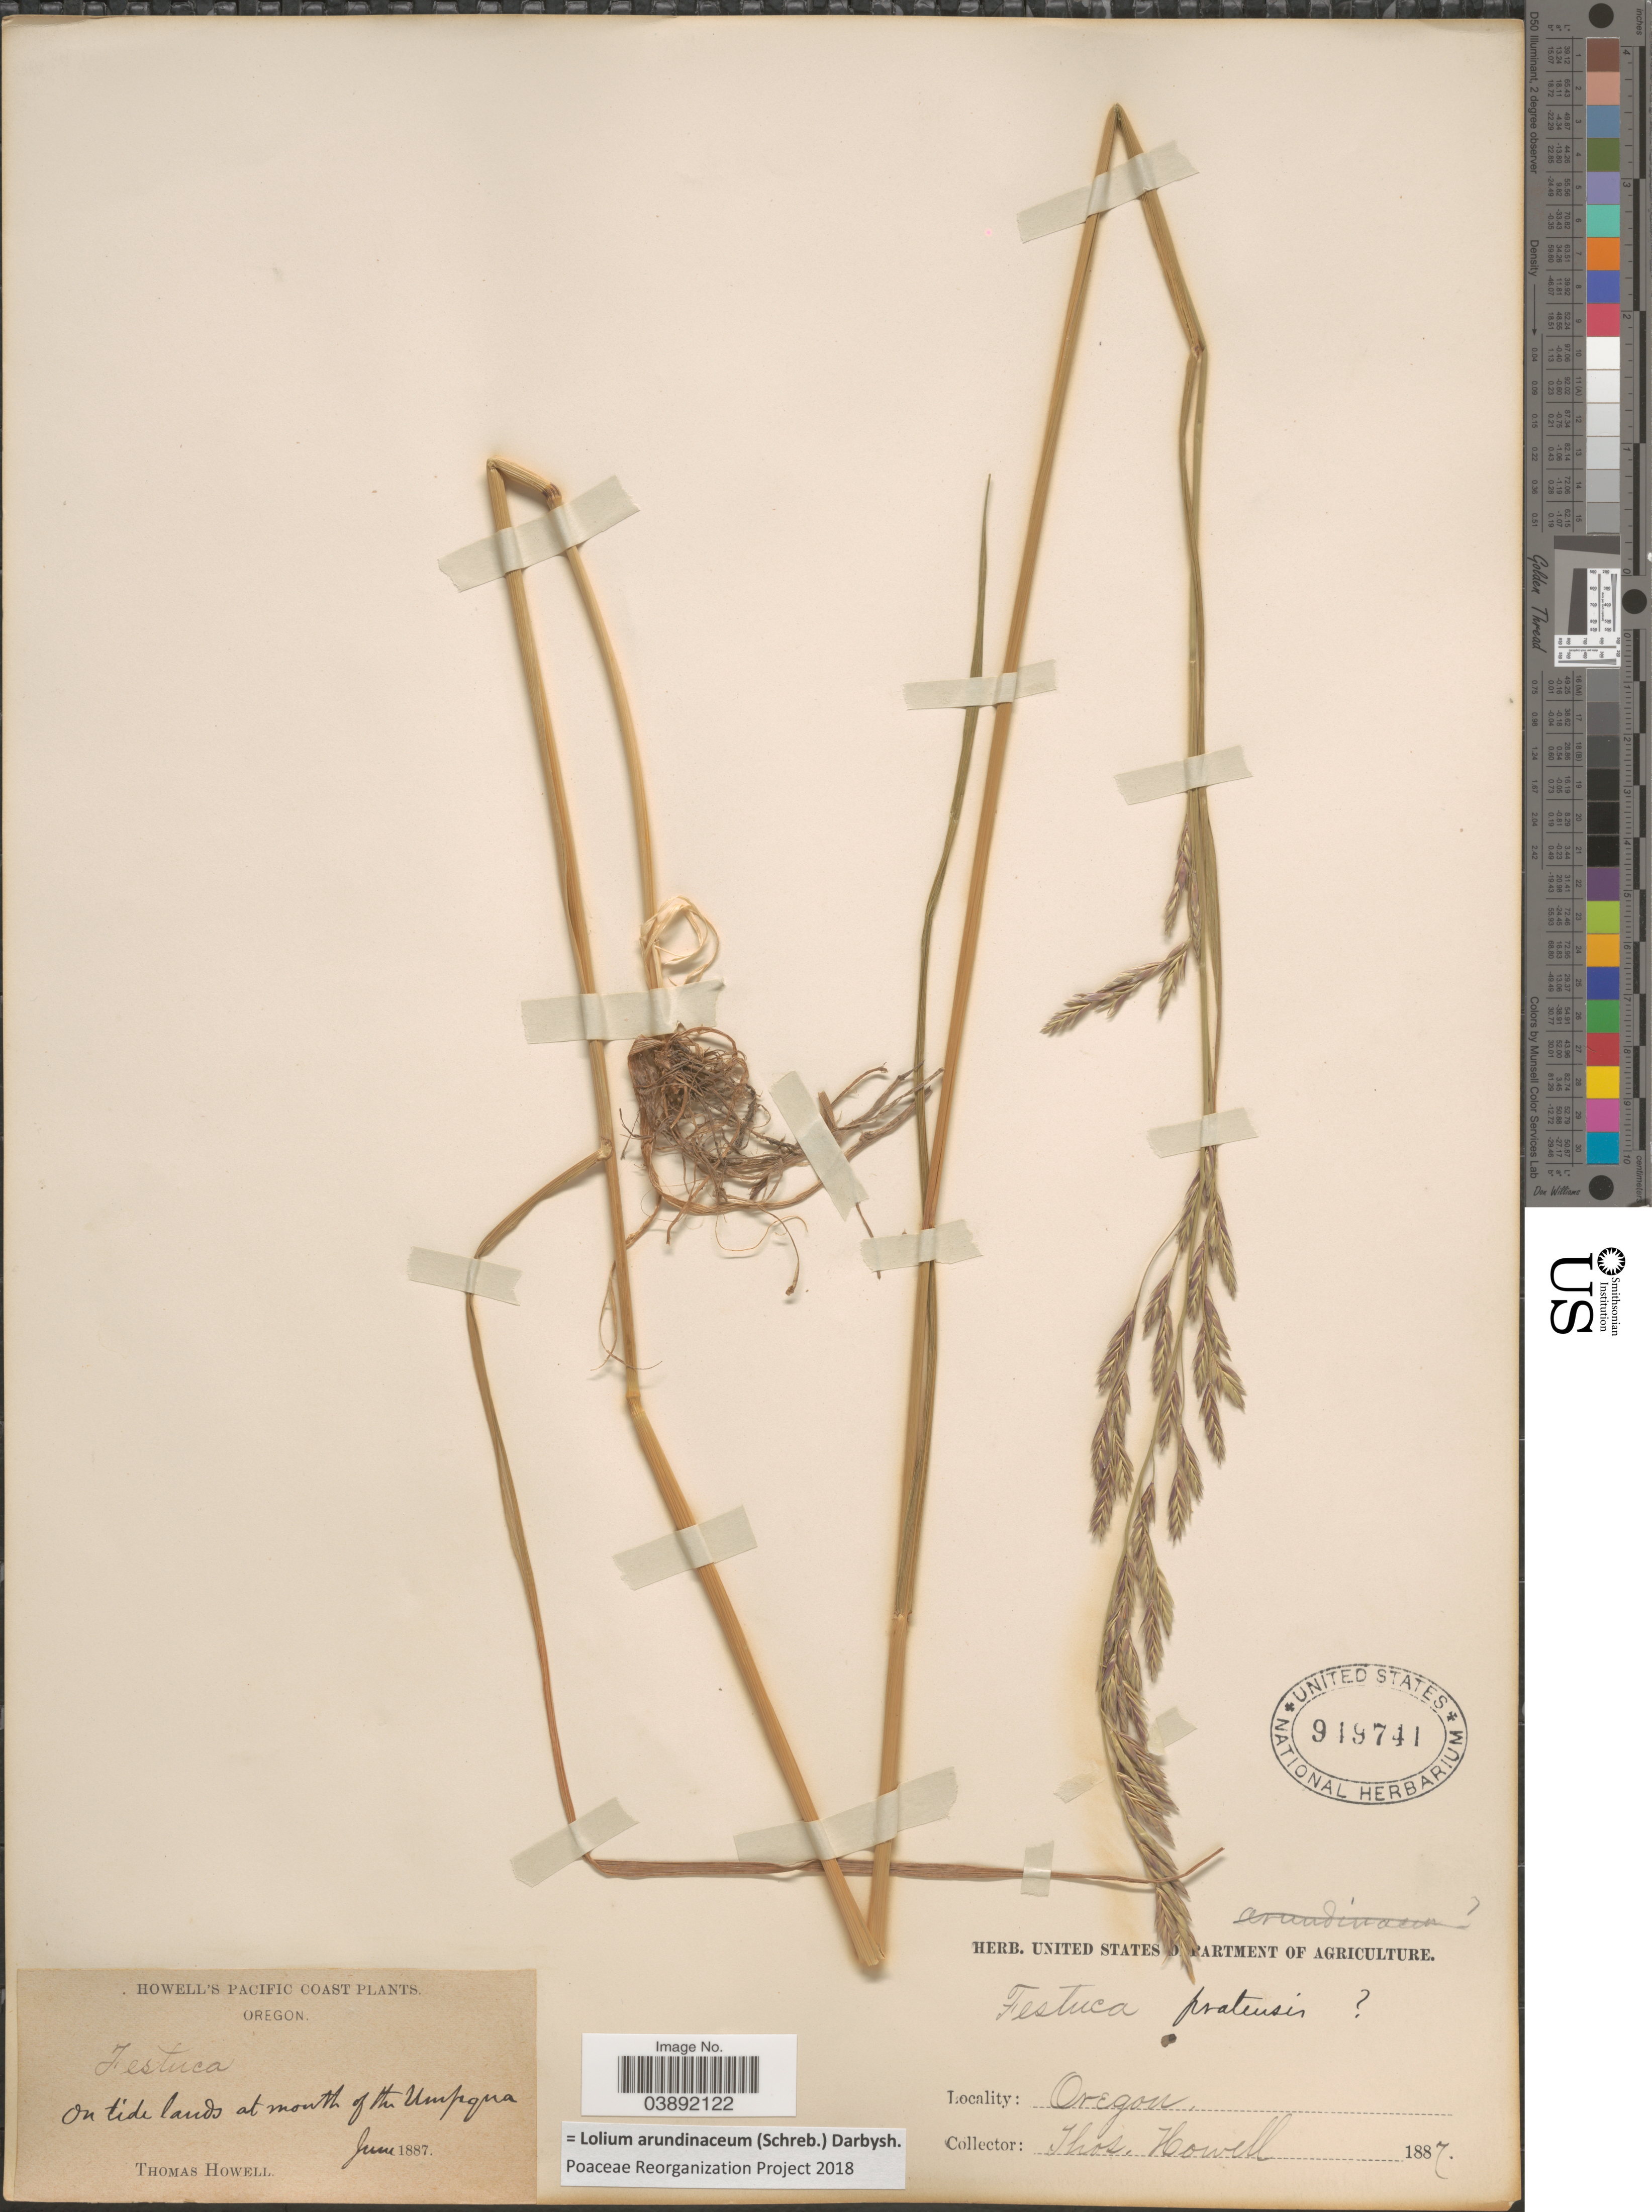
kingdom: Plantae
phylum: Tracheophyta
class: Liliopsida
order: Poales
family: Poaceae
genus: Lolium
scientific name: Lolium arundinaceum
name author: (Schreb.) Darbysh.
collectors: T. Howell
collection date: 1887-06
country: United States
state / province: Oregon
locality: Pacific Coast. On tide lands at mouth of the Umpqua.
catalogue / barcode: US 919741